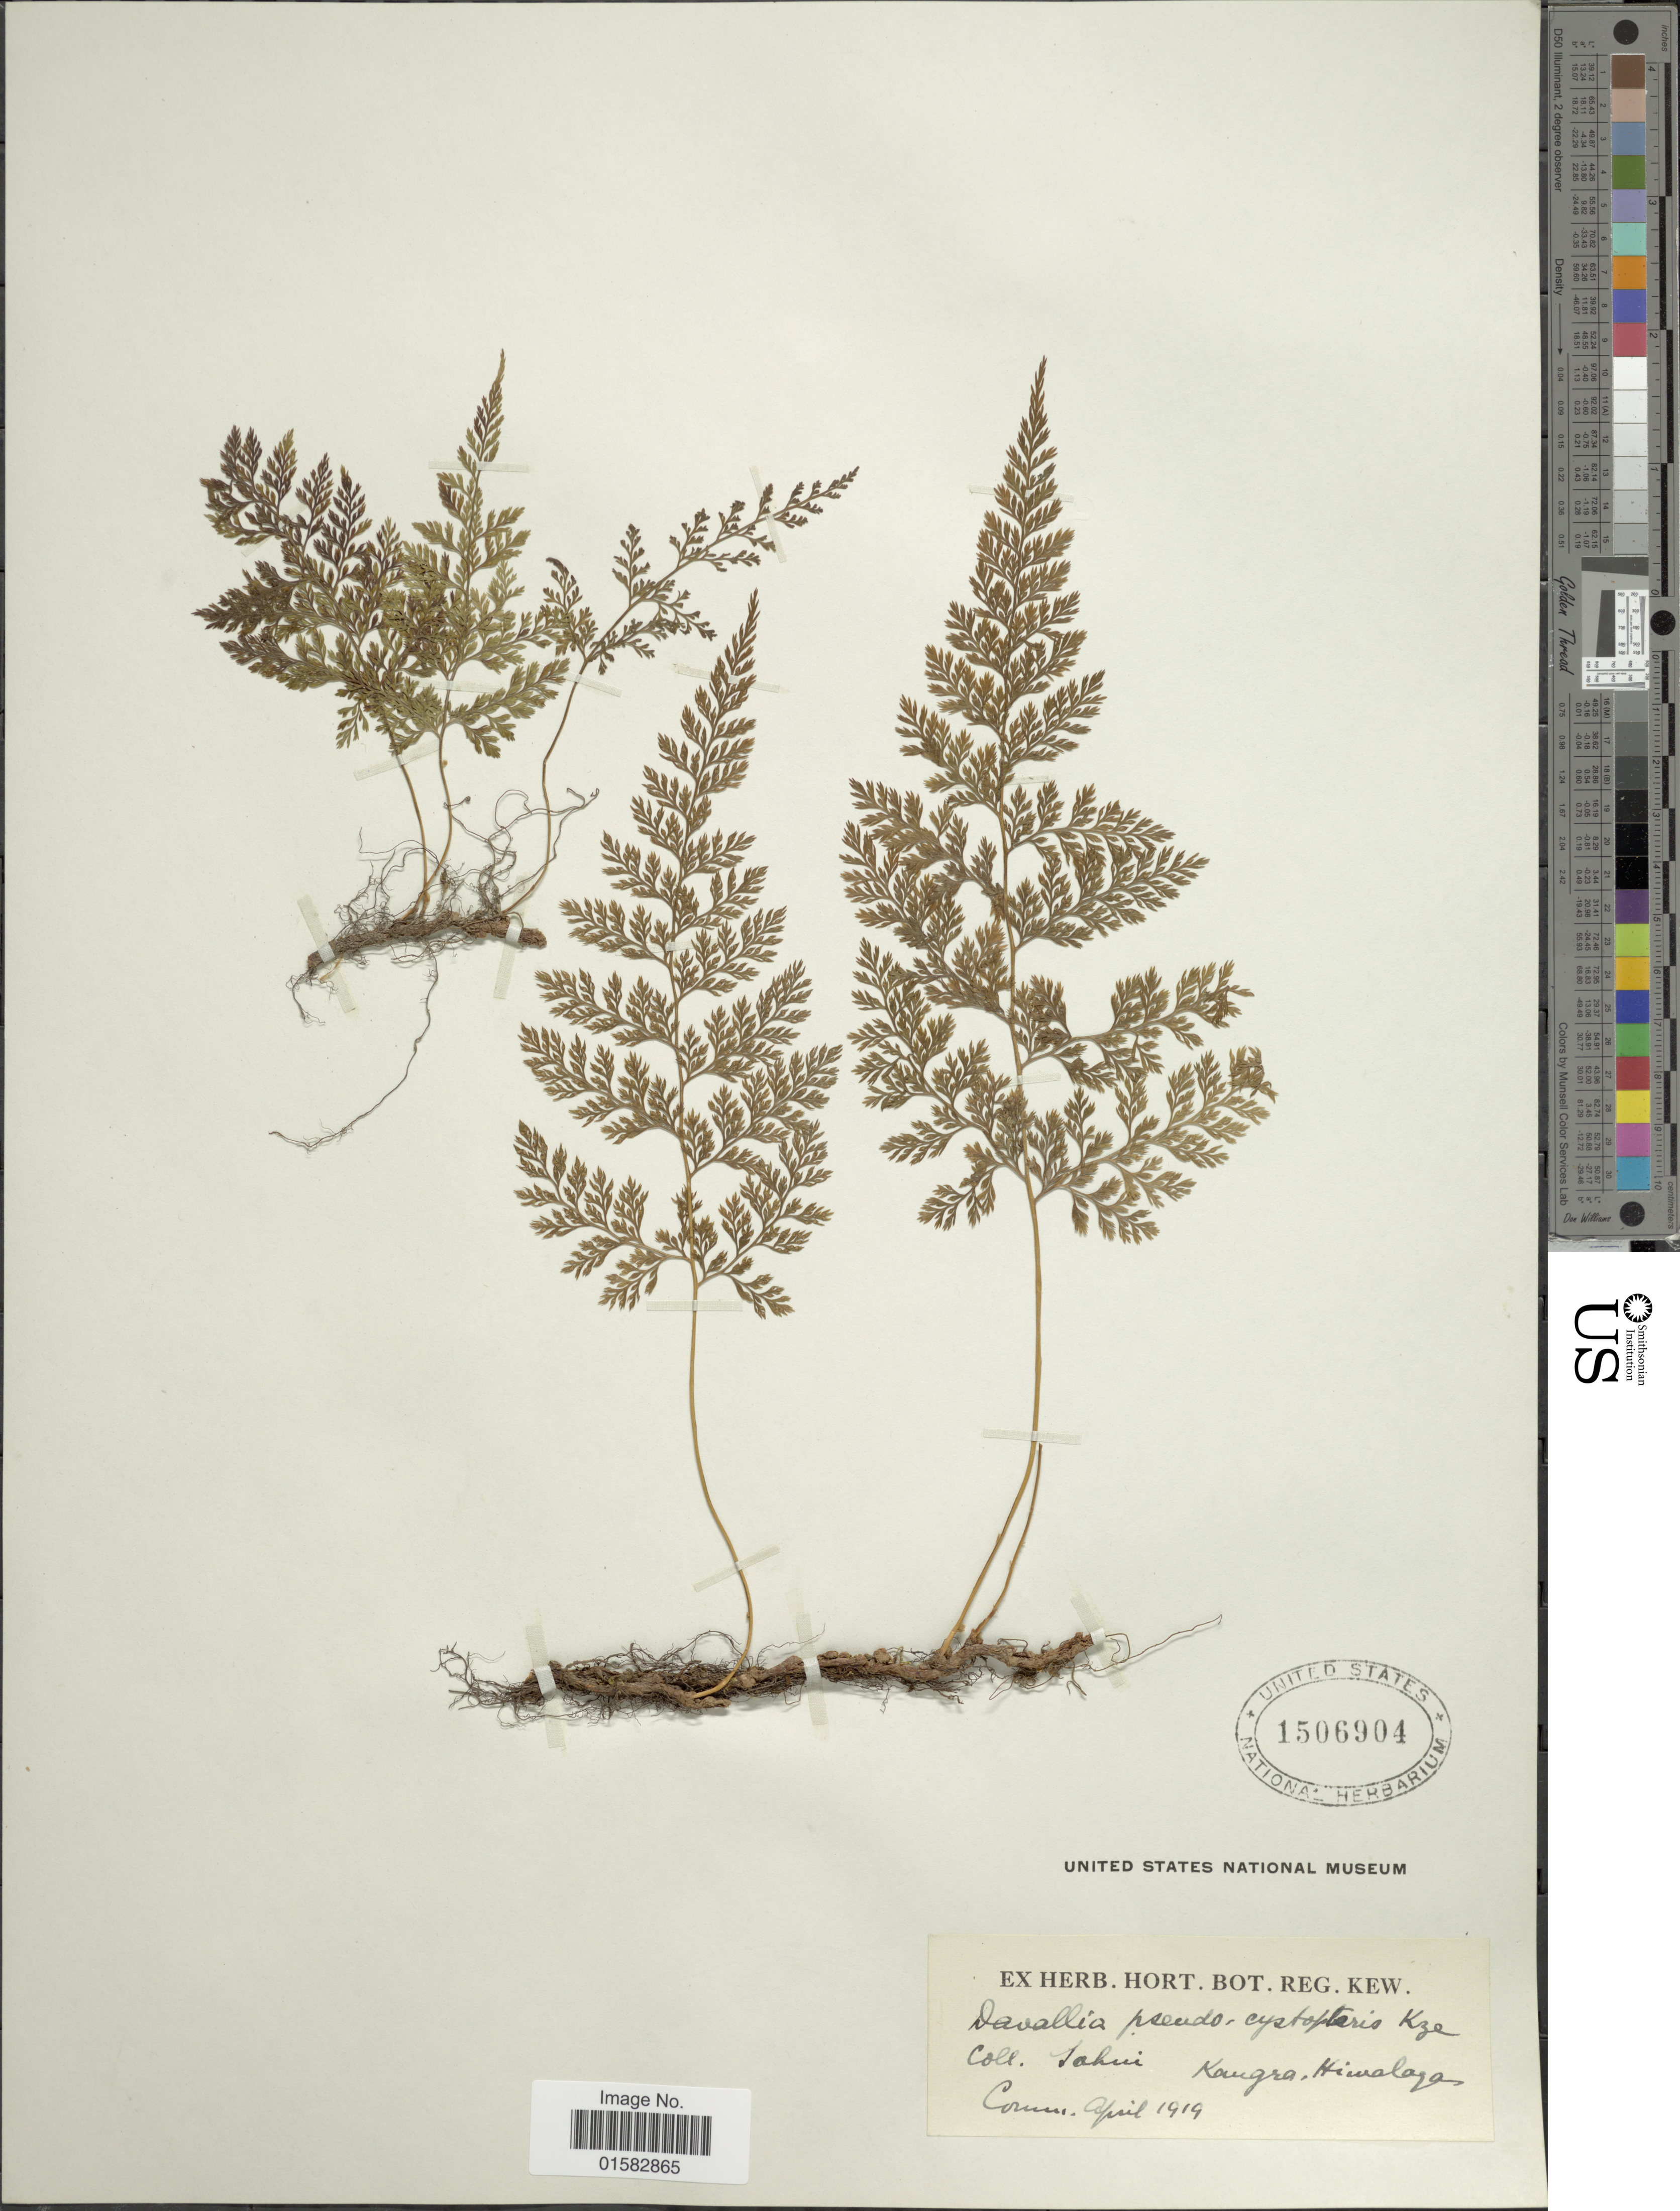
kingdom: Plantae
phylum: Tracheophyta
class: Polypodiopsida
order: Polypodiales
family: Davalliaceae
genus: Davallia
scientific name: Davallia pulchra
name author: D. Don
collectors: Tahui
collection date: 1919-04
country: India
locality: Kangra Himalaya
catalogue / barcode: US 1506904